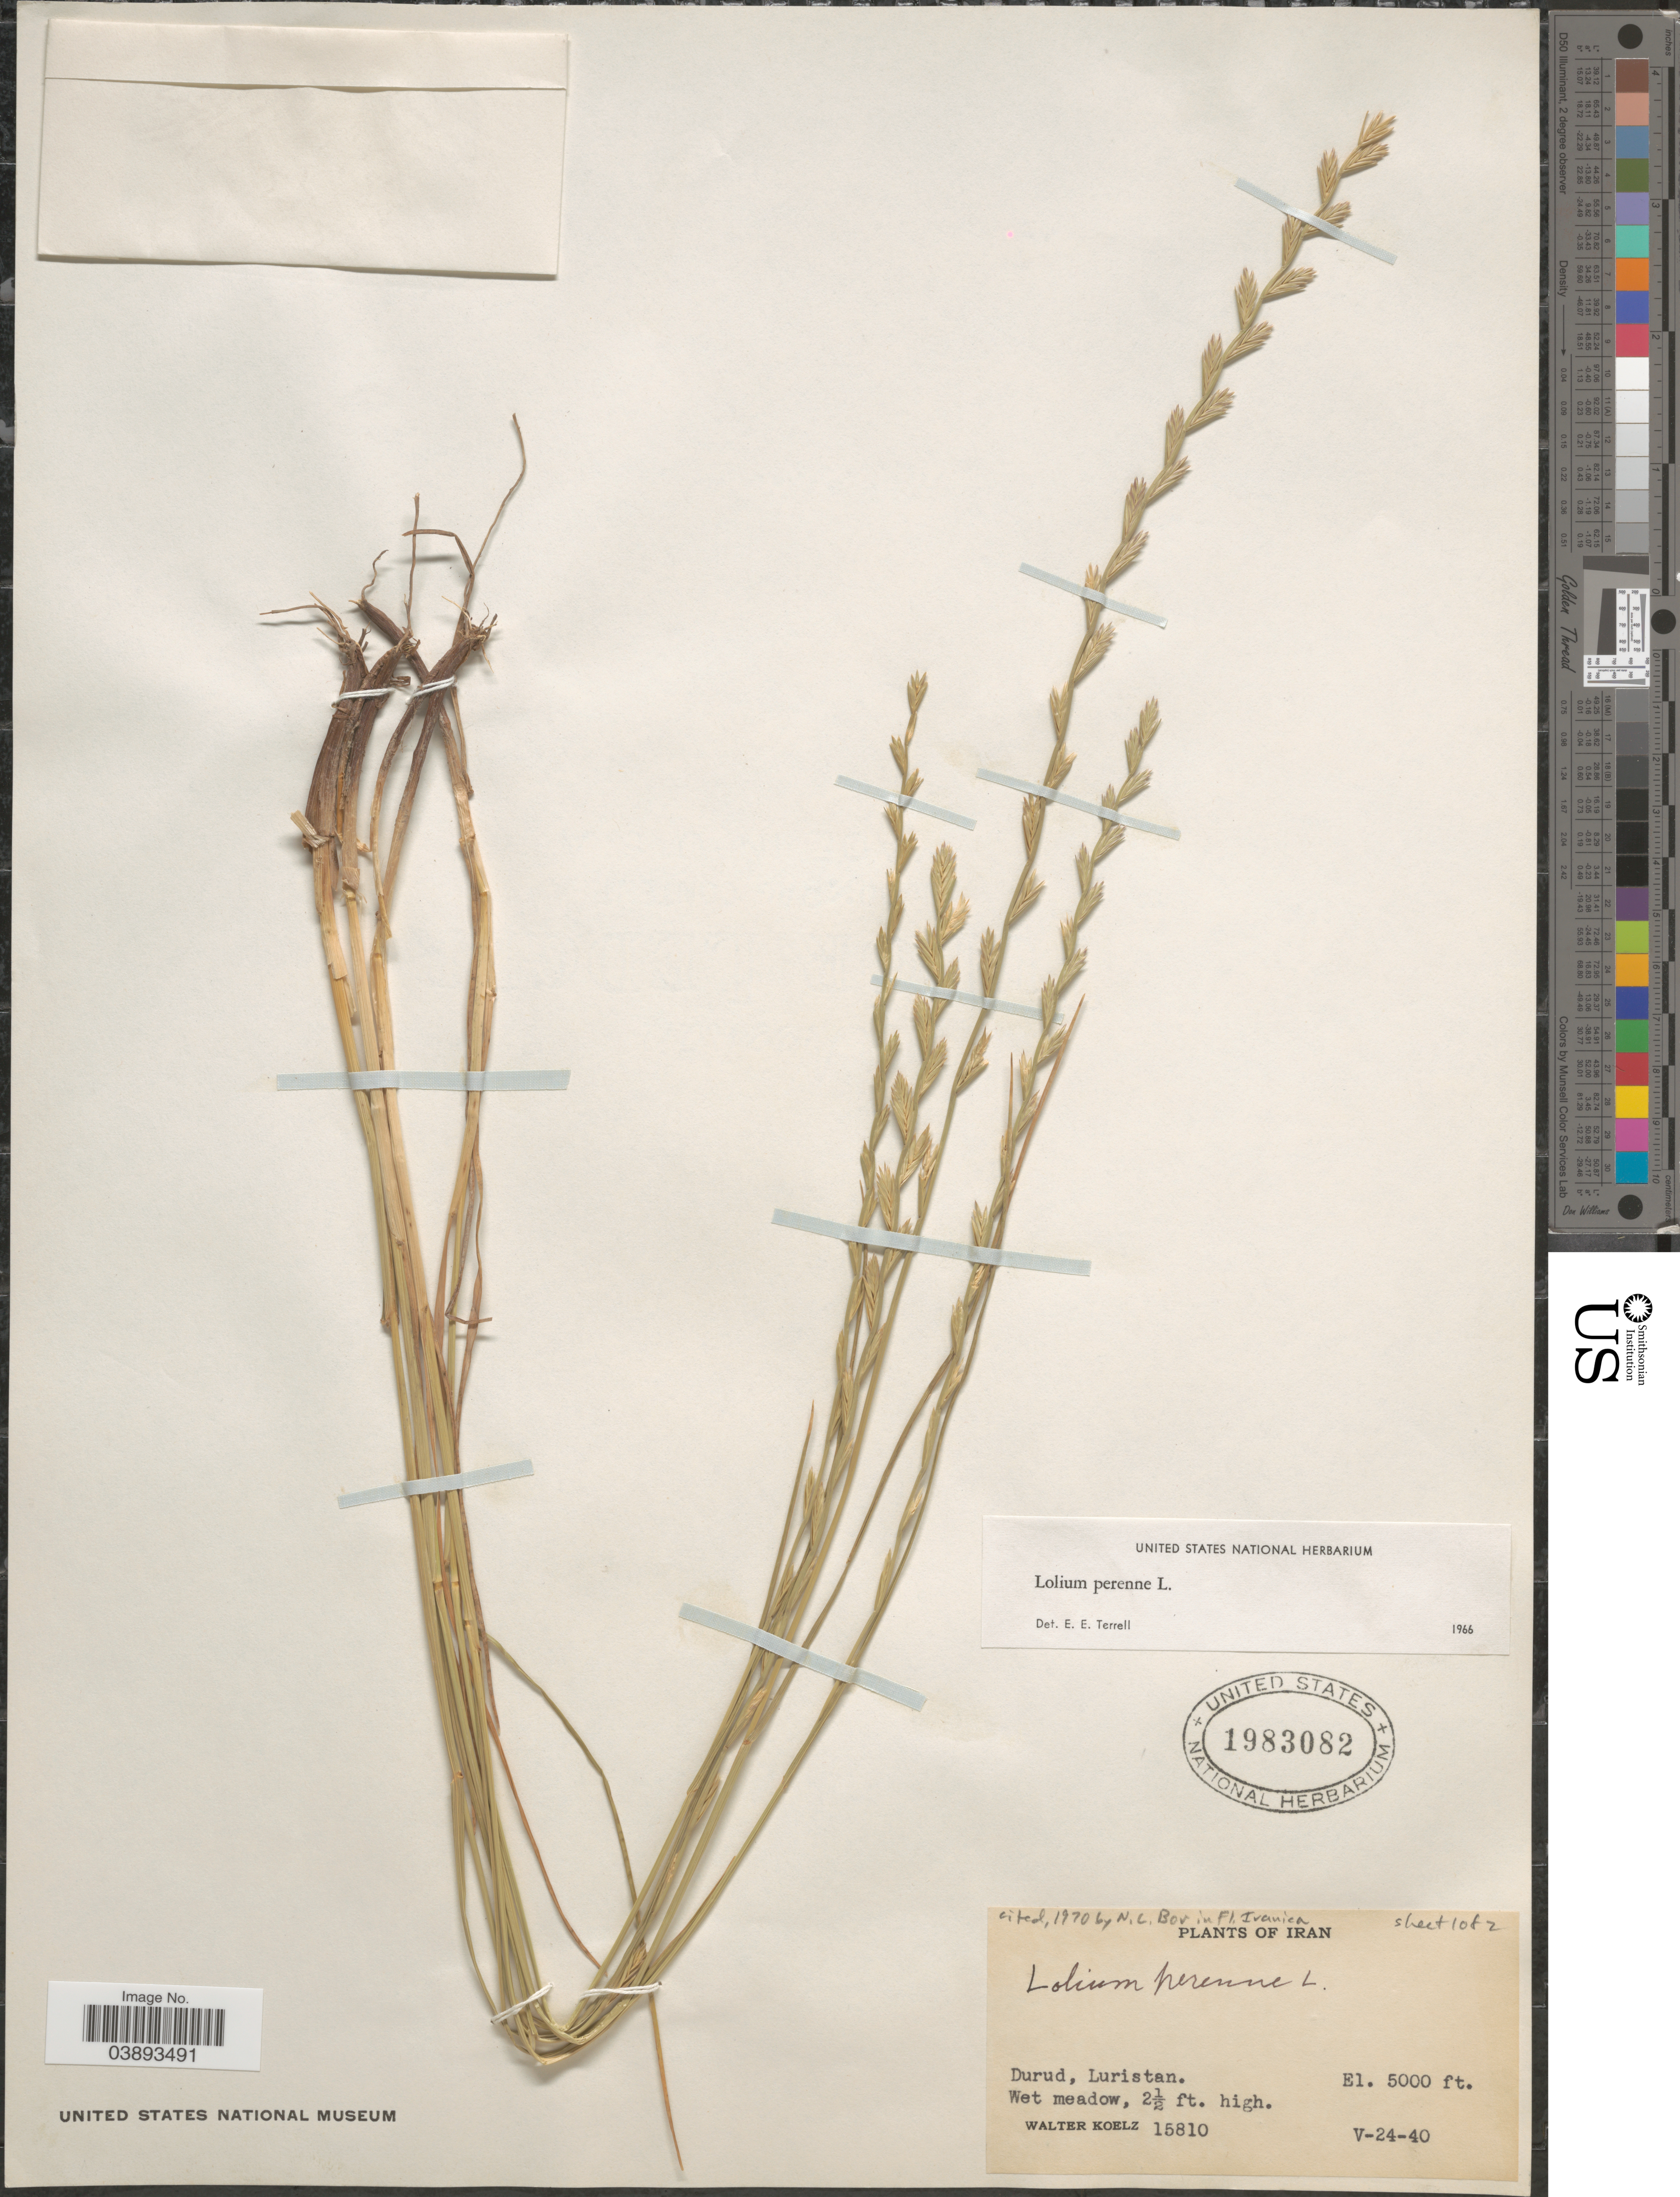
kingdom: Plantae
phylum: Tracheophyta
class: Liliopsida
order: Poales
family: Poaceae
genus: Lolium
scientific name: Lolium perenne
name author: L.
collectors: W. N. Koelz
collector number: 15810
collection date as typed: Transcribed d/m/y: 24/5/40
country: Iran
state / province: Lorestan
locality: Durud, Luristan.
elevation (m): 1524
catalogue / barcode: US 1983082